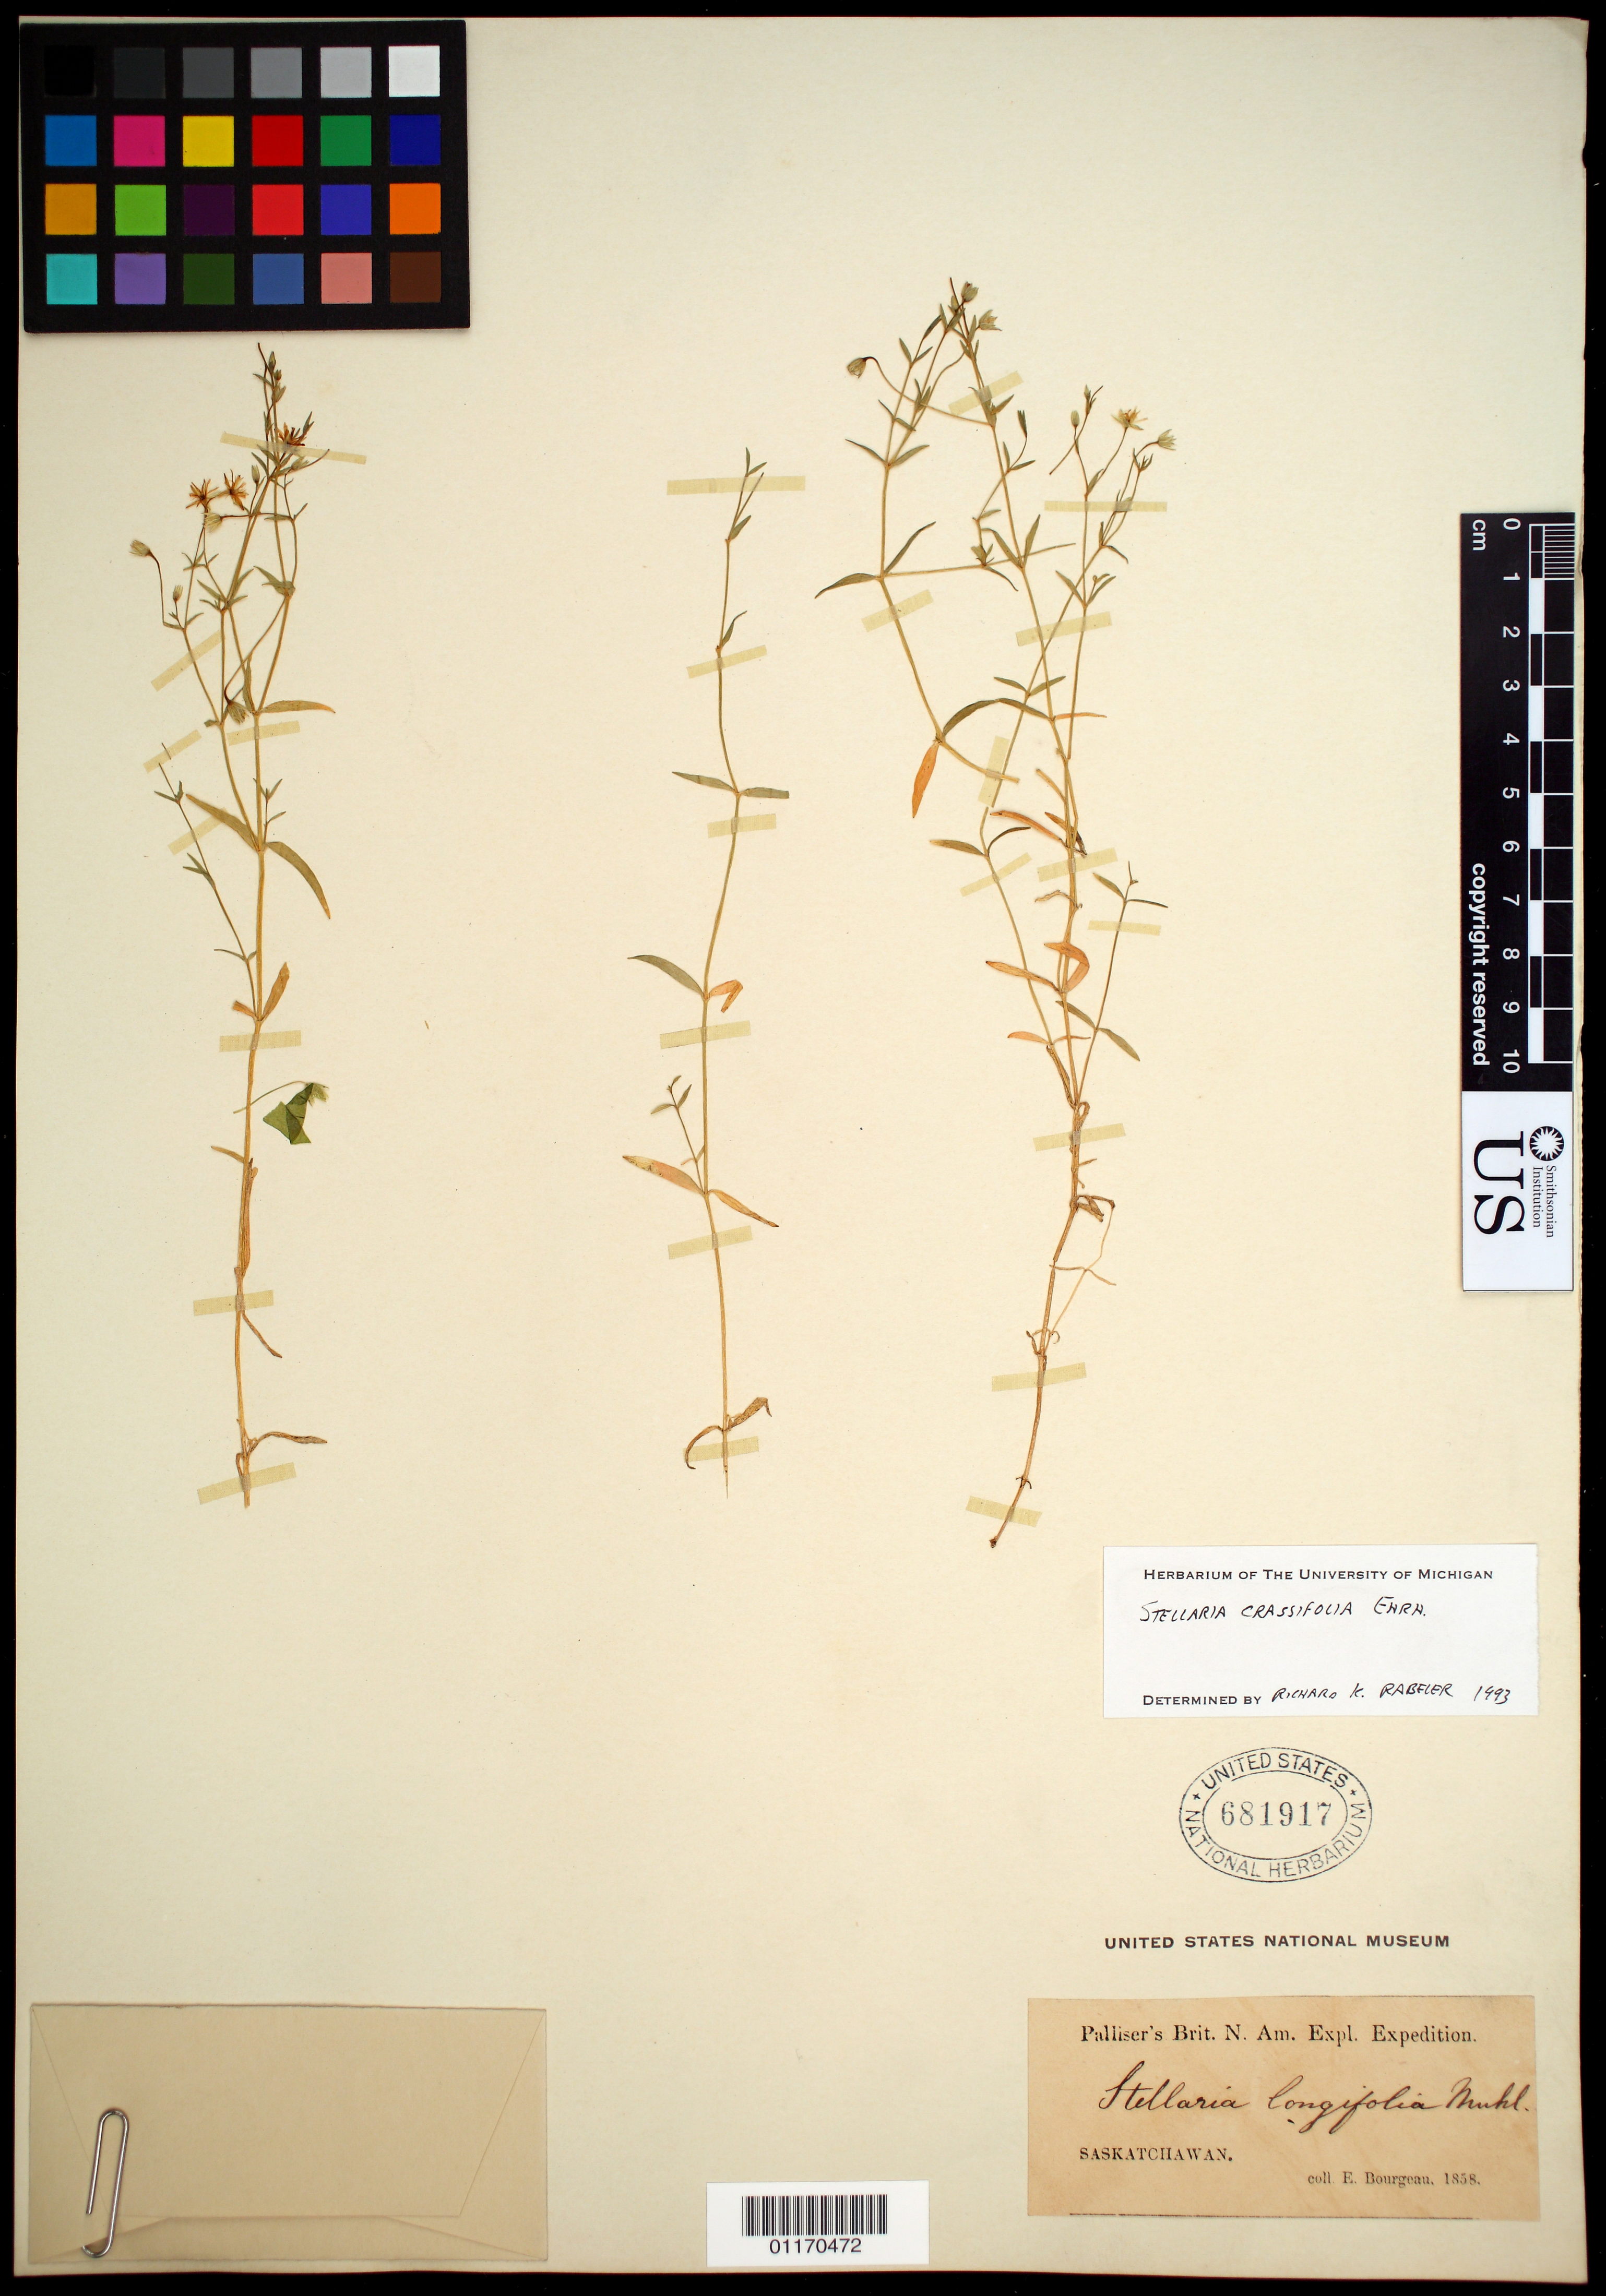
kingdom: Plantae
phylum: Tracheophyta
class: Magnoliopsida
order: Caryophyllales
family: Caryophyllaceae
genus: Stellaria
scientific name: Stellaria crassifolia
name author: Ehrh.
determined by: Rabeler, R. K.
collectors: E. Bourgeau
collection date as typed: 1858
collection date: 1858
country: Canada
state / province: Saskatchewan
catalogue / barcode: US 681917